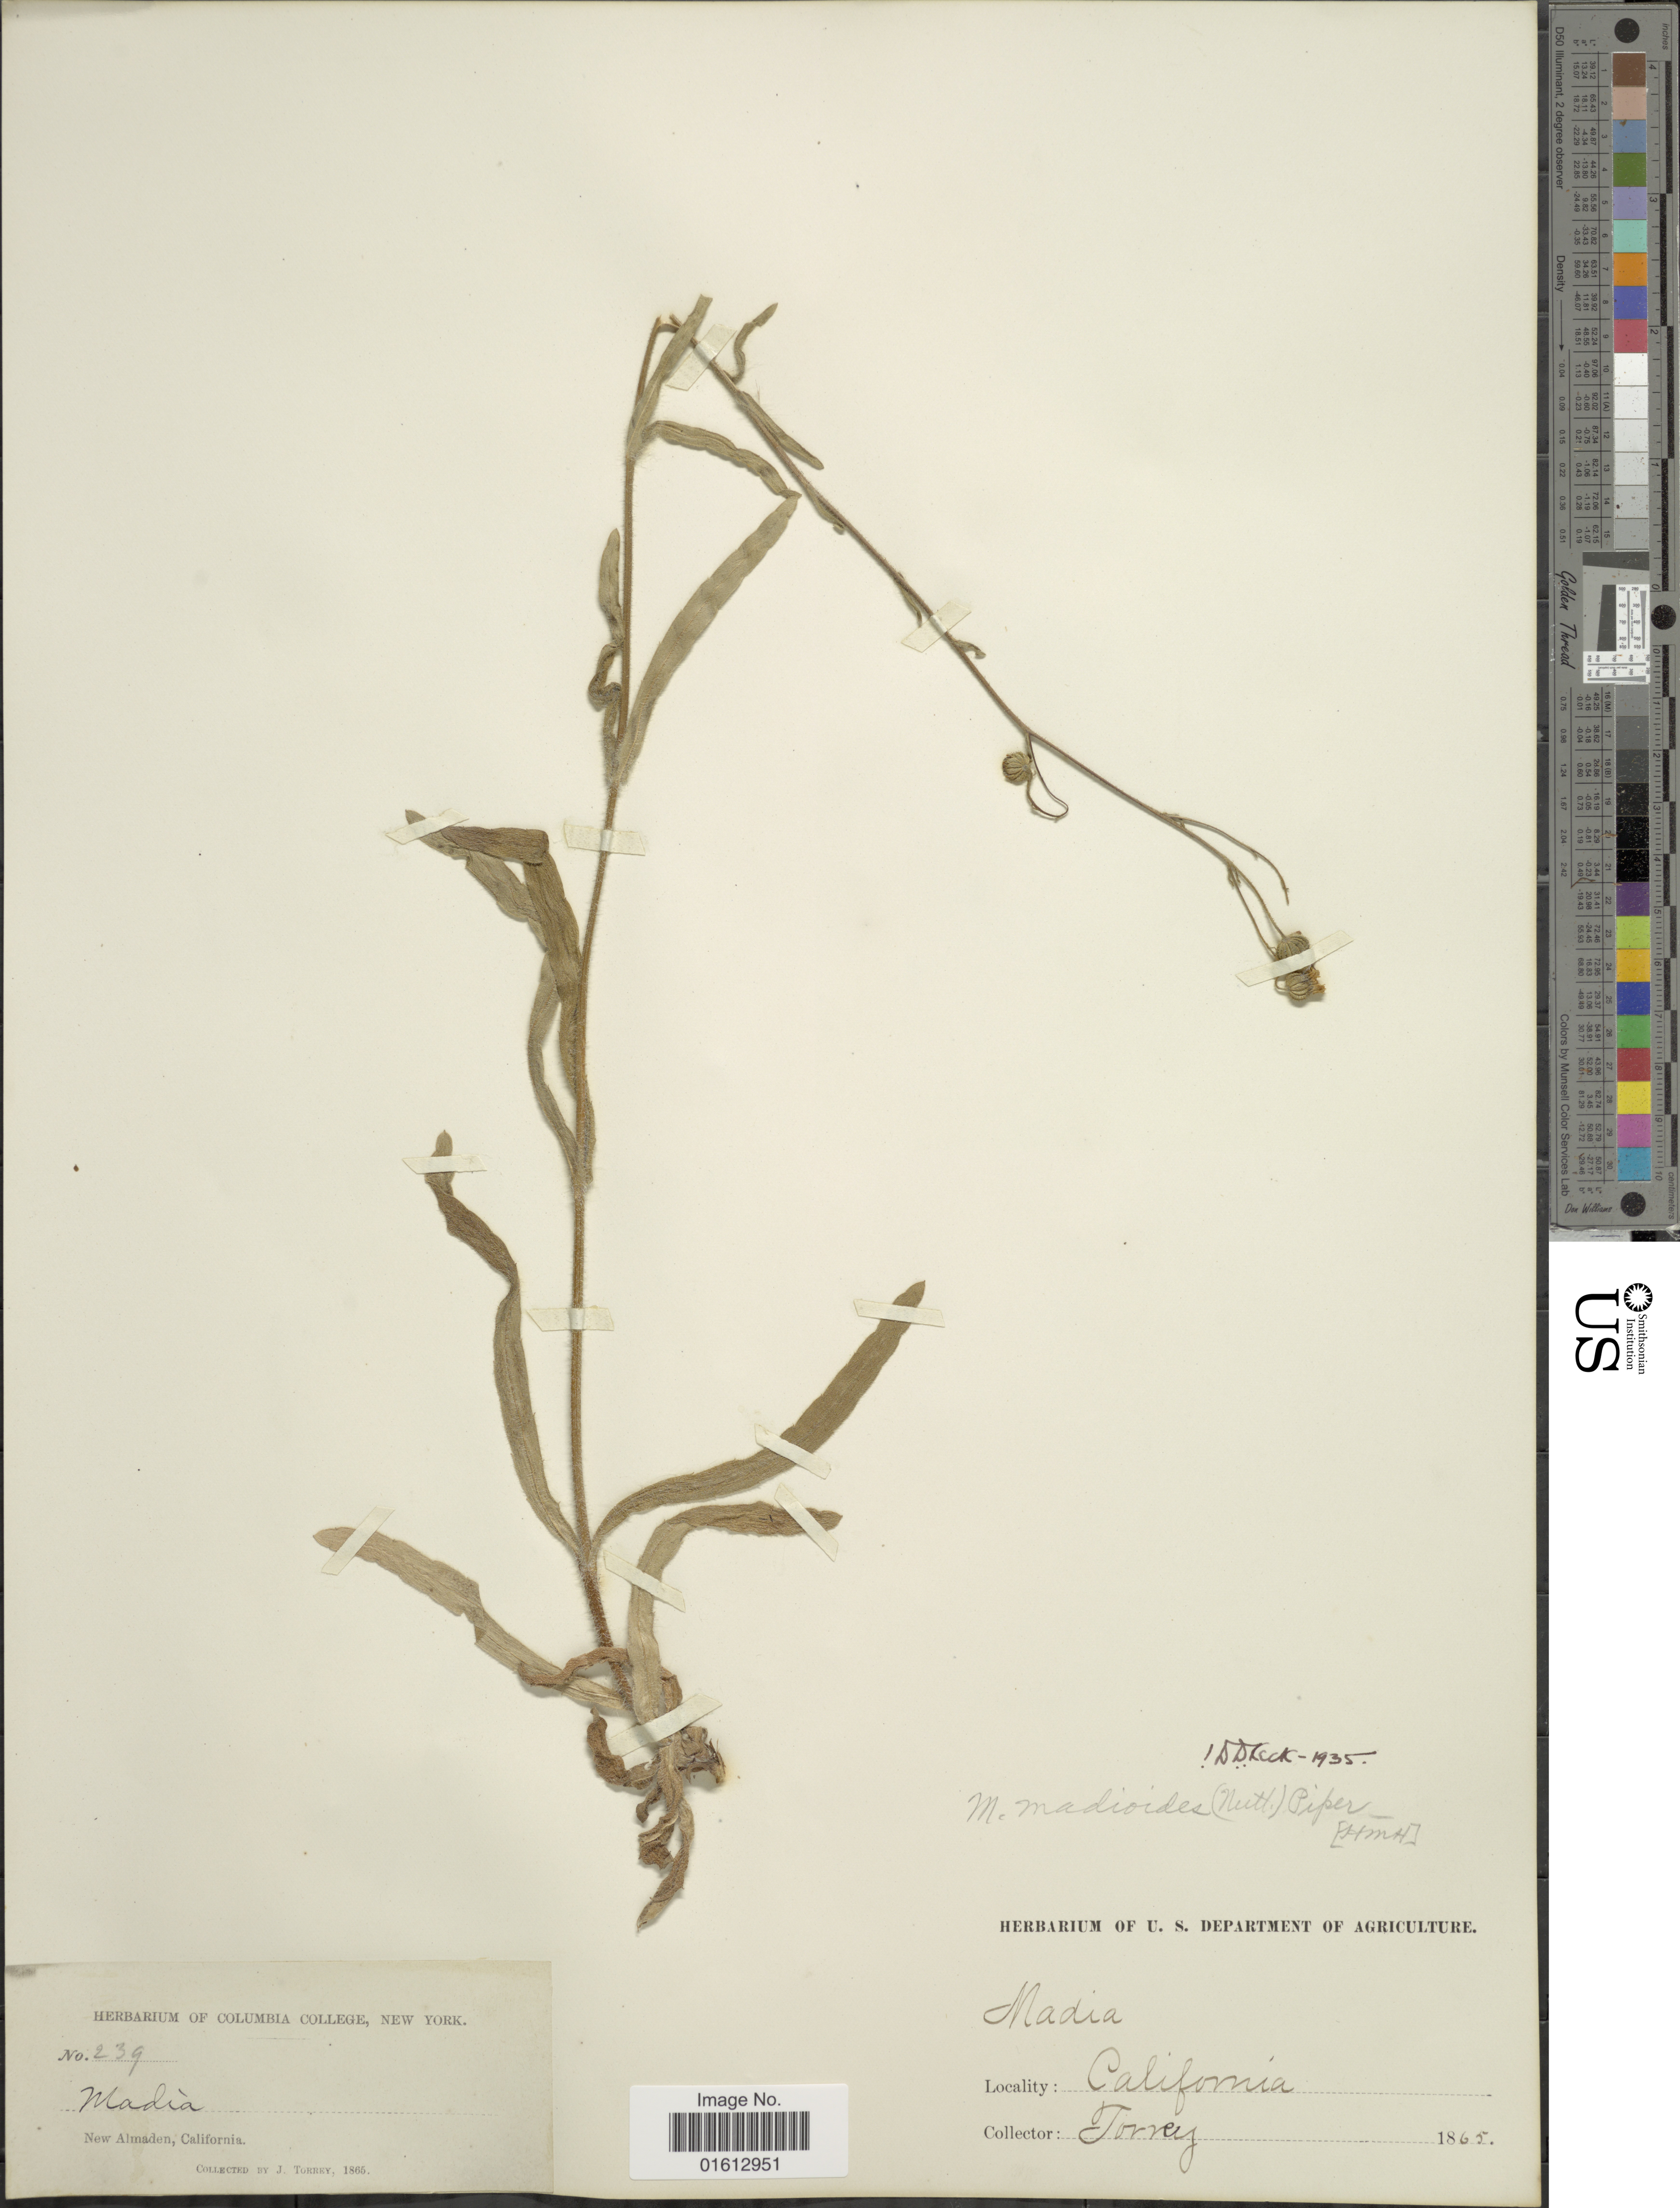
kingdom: Plantae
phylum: Tracheophyta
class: Magnoliopsida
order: Asterales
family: Asteraceae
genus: Madia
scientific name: Madia madioides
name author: (Nutt.) Greene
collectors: J. Torrey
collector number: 239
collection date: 1856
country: United States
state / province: California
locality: California, New Almaden.